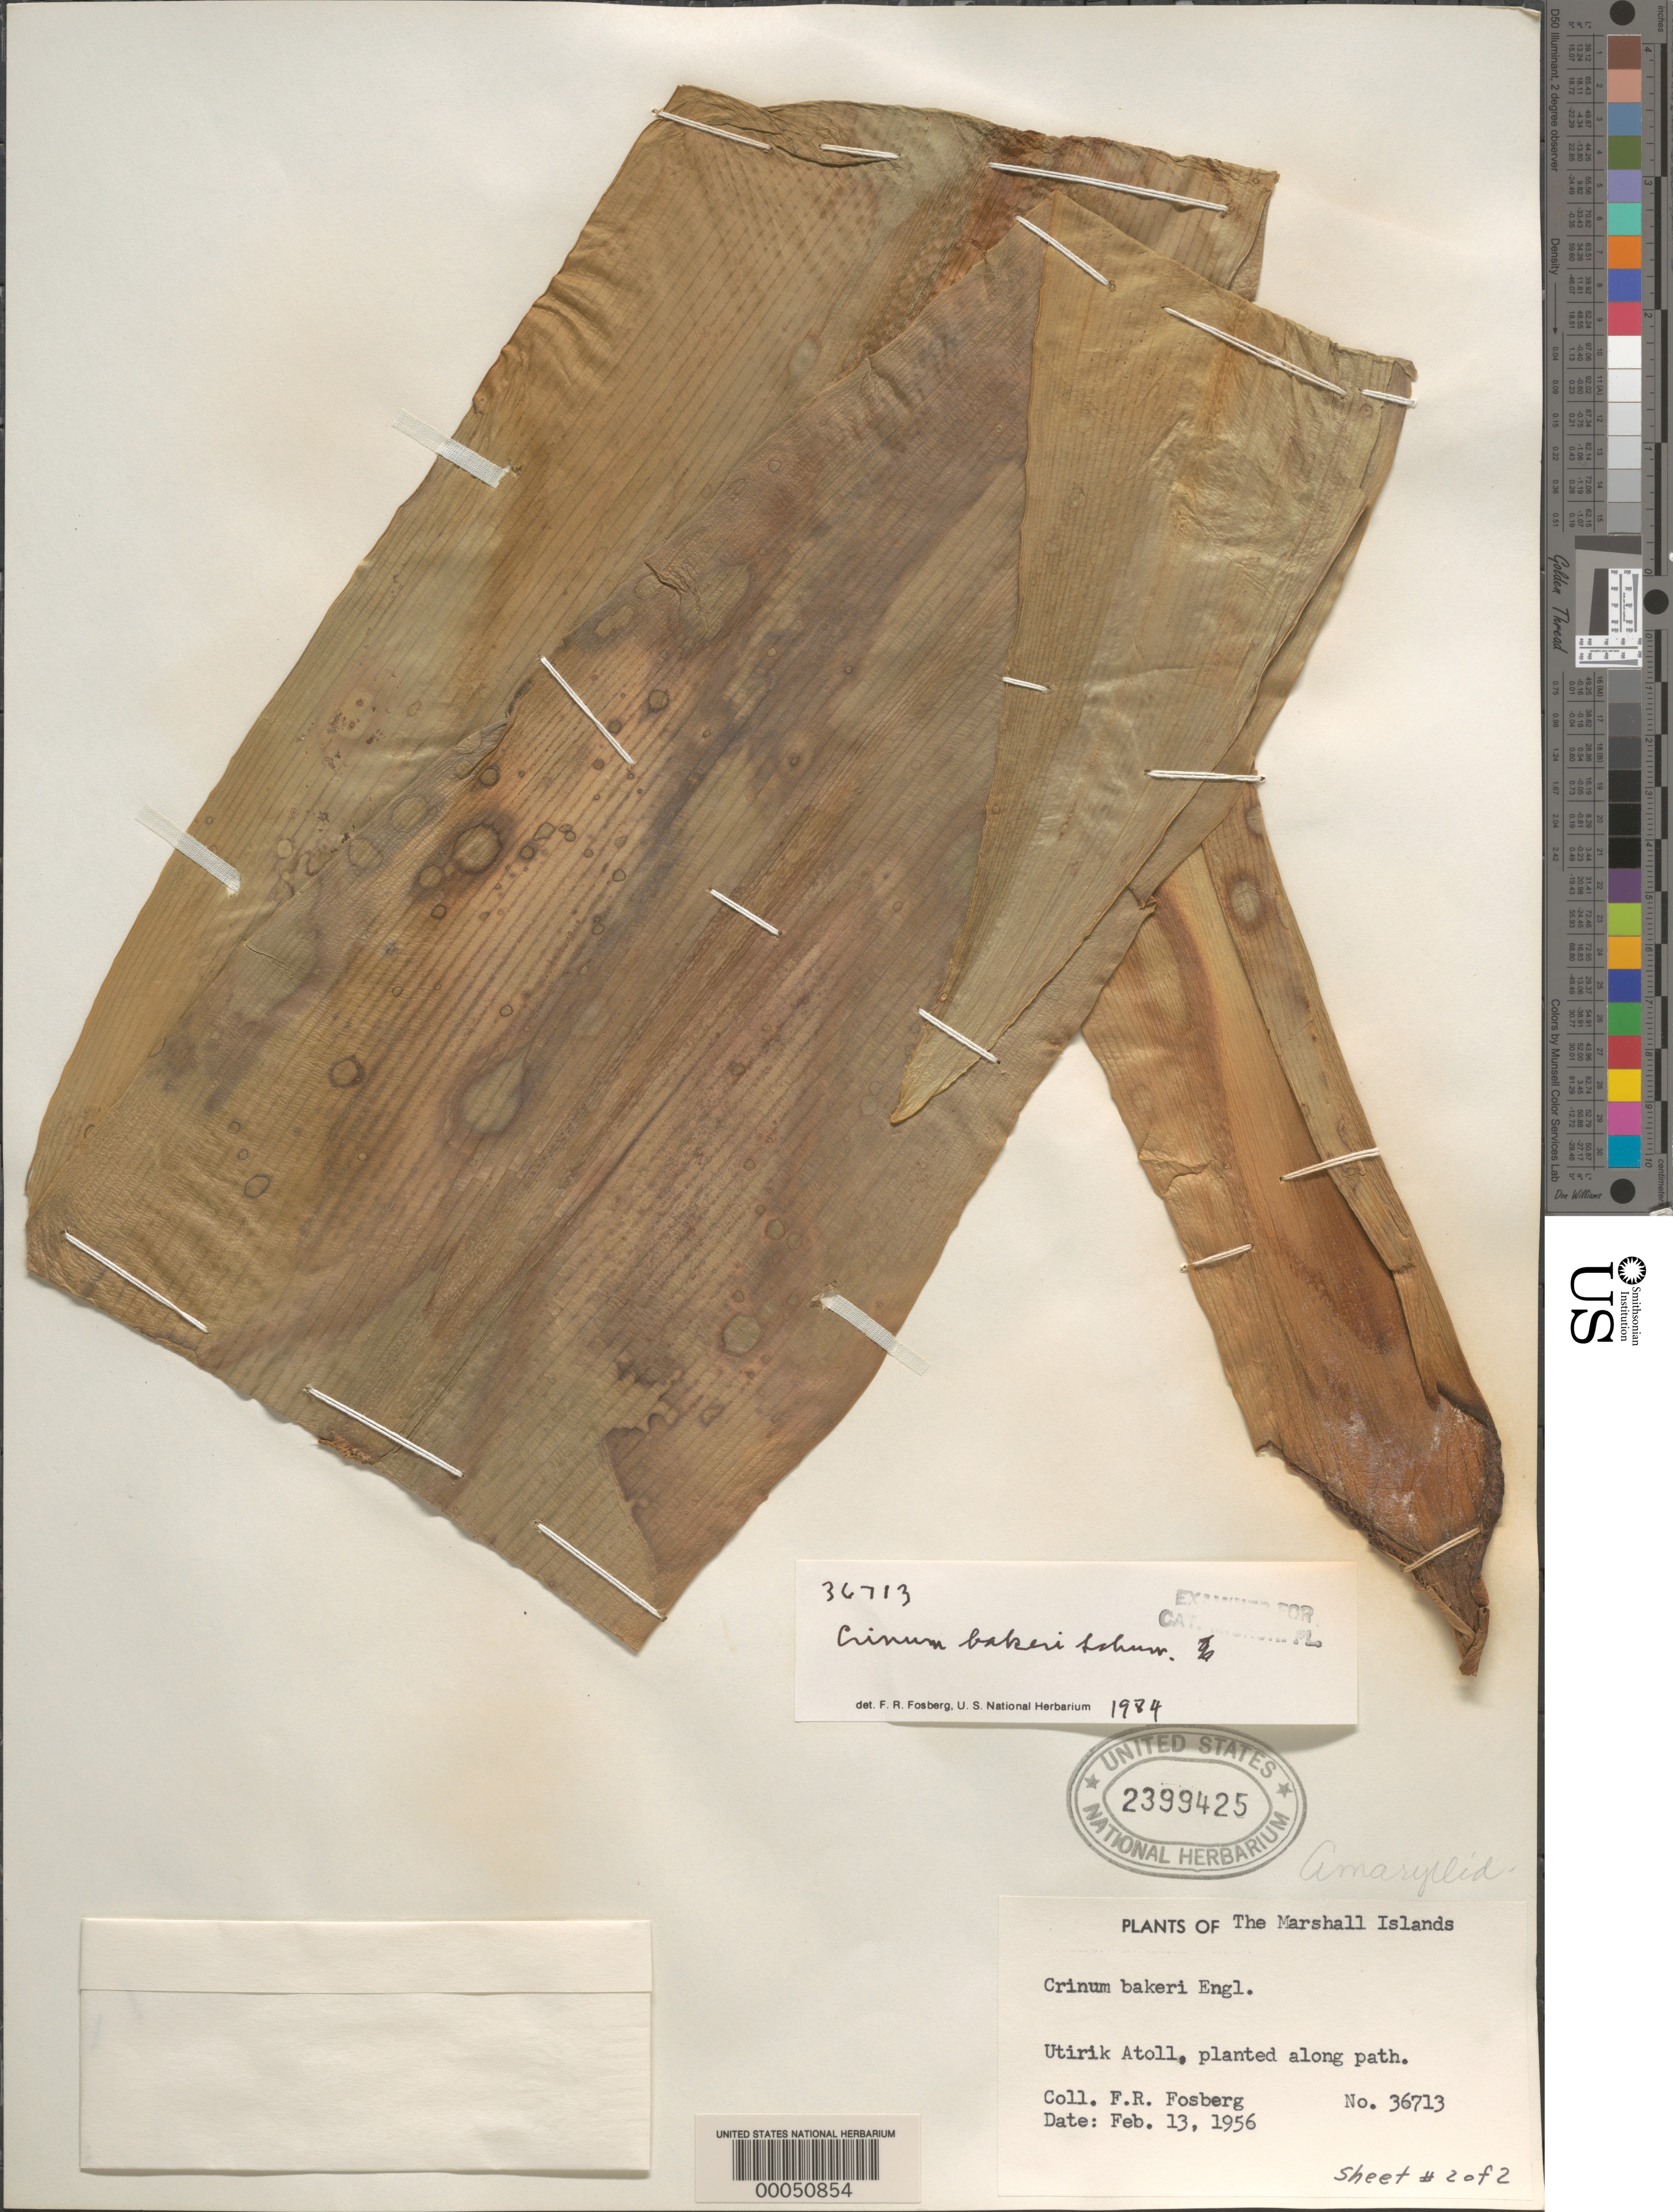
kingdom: Plantae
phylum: Tracheophyta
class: Liliopsida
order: Asparagales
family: Amaryllidaceae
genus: Crinum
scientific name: Crinum bakeri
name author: K. Schum.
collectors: F. R. Fosberg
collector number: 36713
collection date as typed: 13 Feb 1956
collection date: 1956-02-13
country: Marshall Islands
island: Utrik [Utirik] Atoll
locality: Utirik Islet [Ratak Chain]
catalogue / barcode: US 2399425